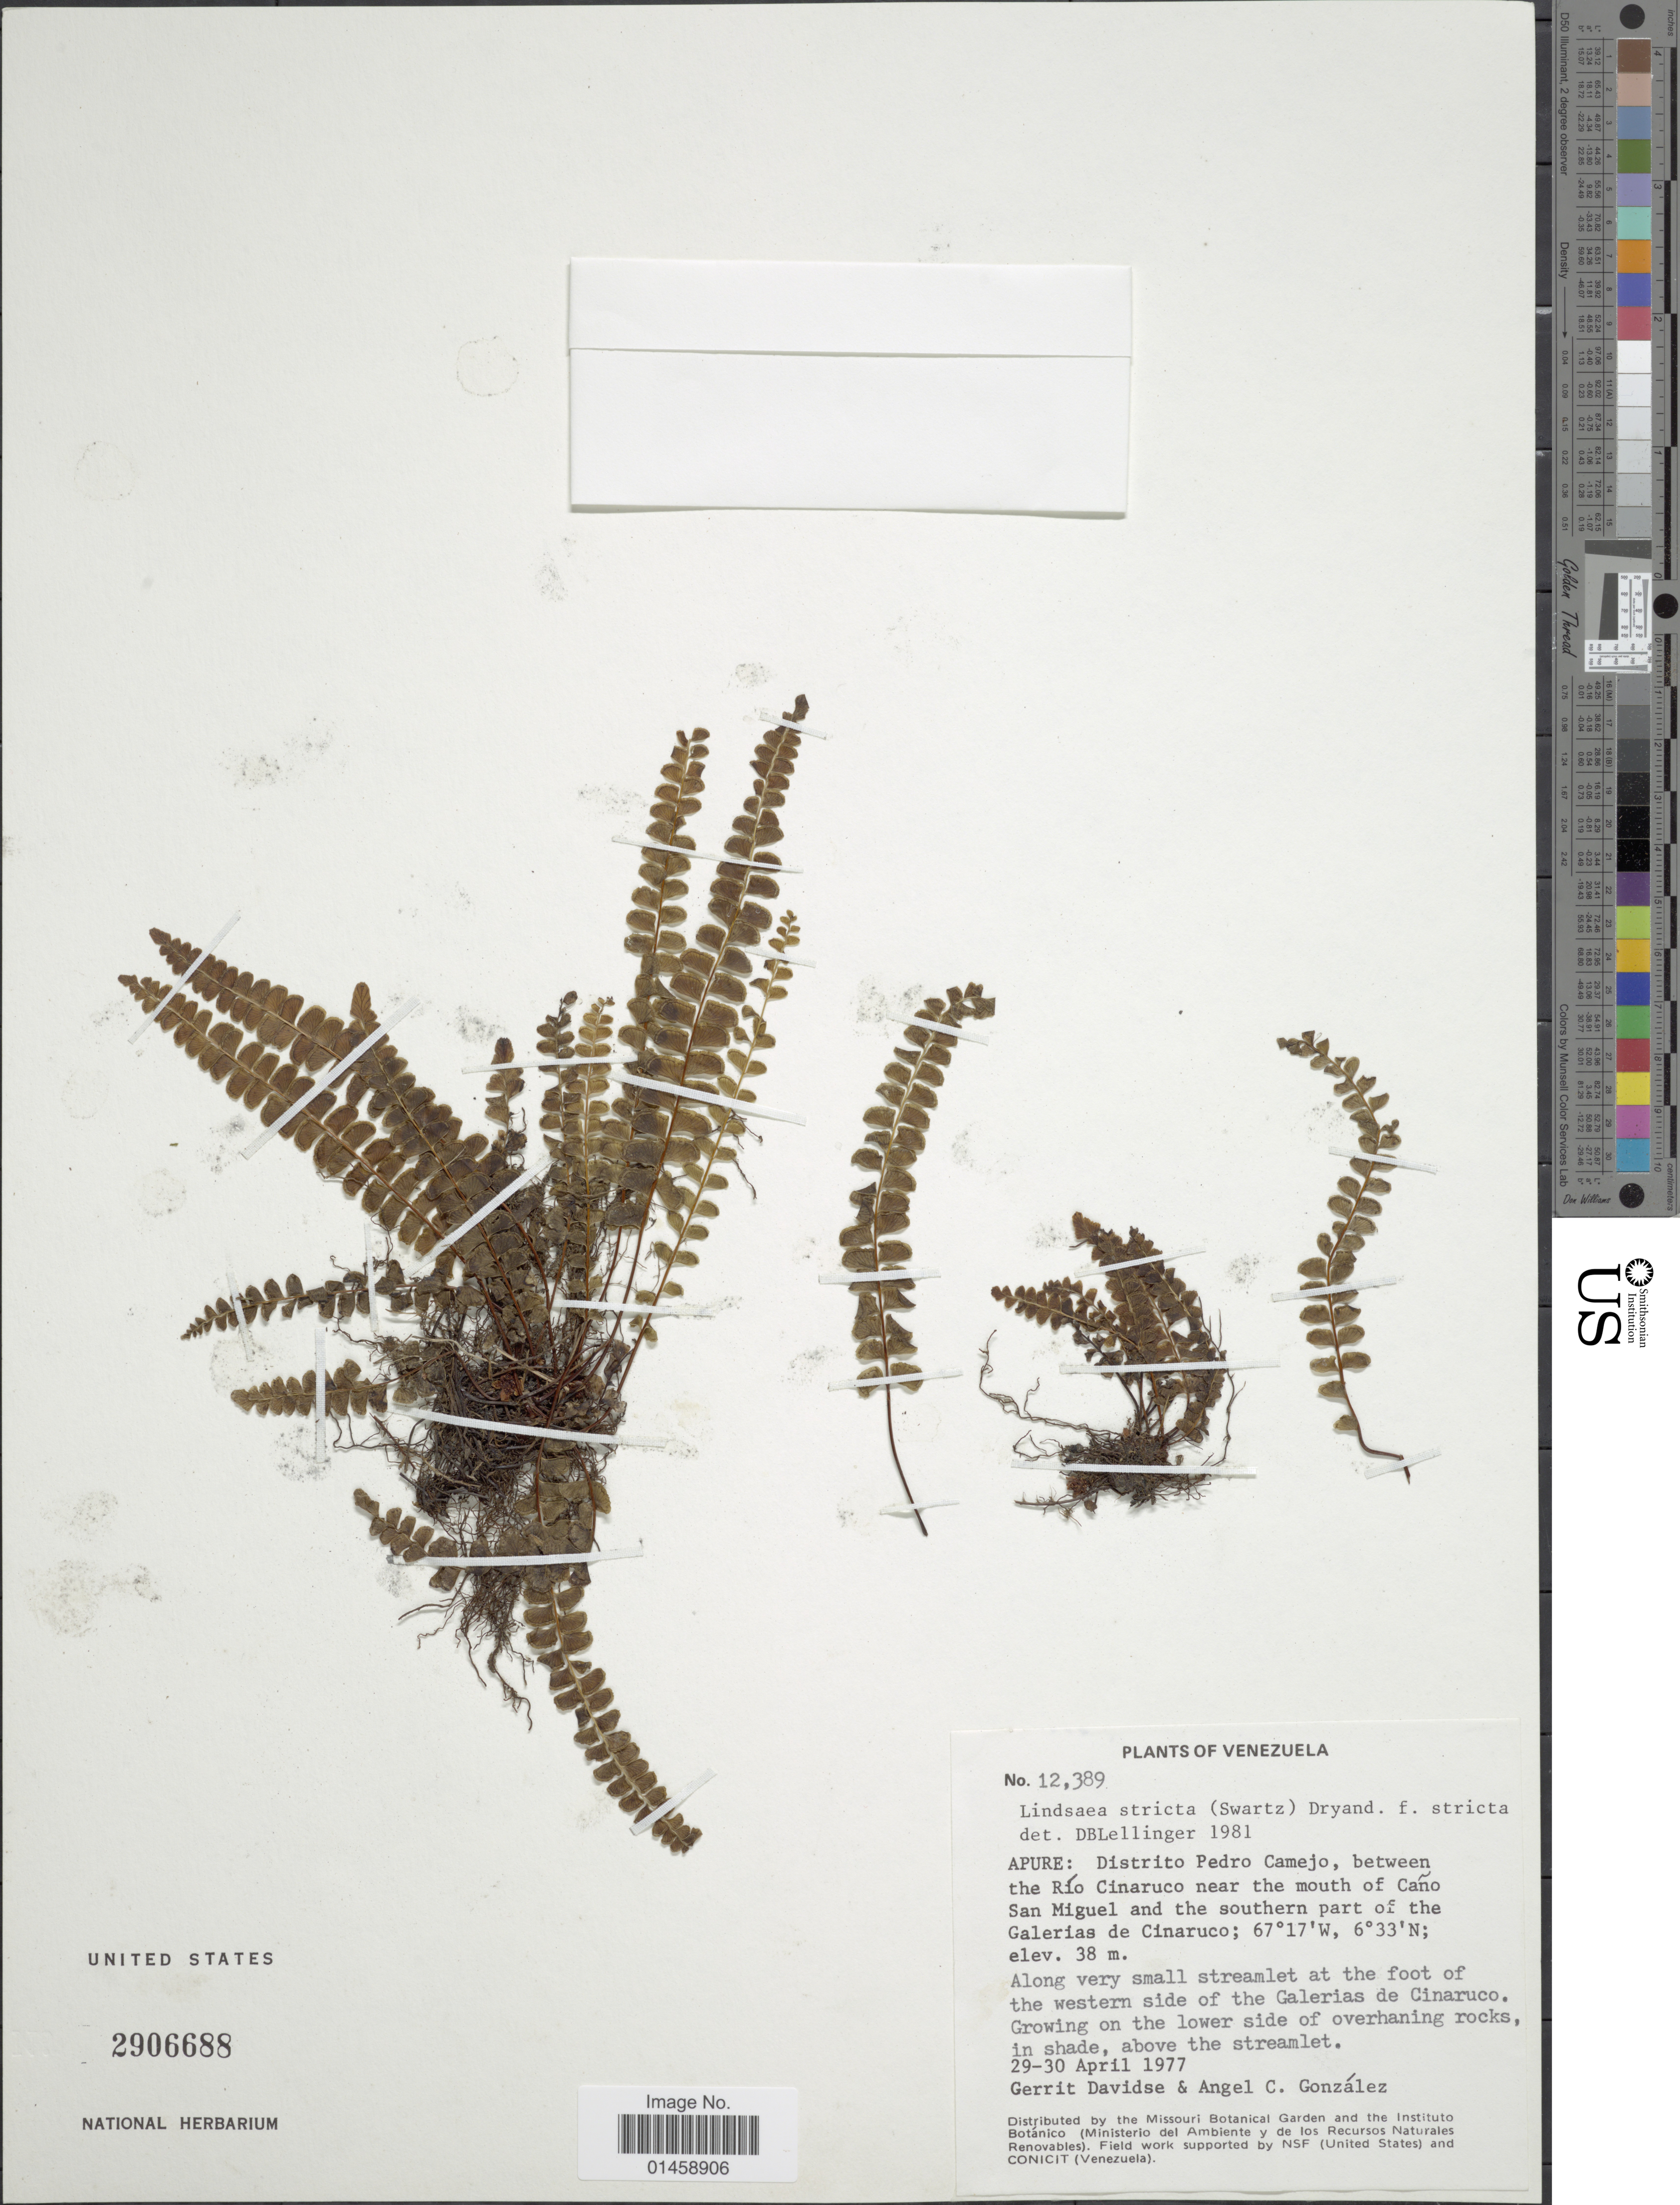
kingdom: Plantae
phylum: Tracheophyta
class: Polypodiopsida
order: Polypodiales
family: Lindsaeaceae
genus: Lindsaea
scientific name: Lindsaea stricta f. stricta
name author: (Sw.) Dryand.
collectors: G. Davidse & A. C. González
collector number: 12389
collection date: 1977-04-29/1977-04-30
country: Venezuela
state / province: Apure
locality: Distrito Pedru Camejo, between the rio Cinaruco near the mouth of Cano San Miguel and the Southern part of the Galerias de Cinaruco.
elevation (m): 38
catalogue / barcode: US 2906688